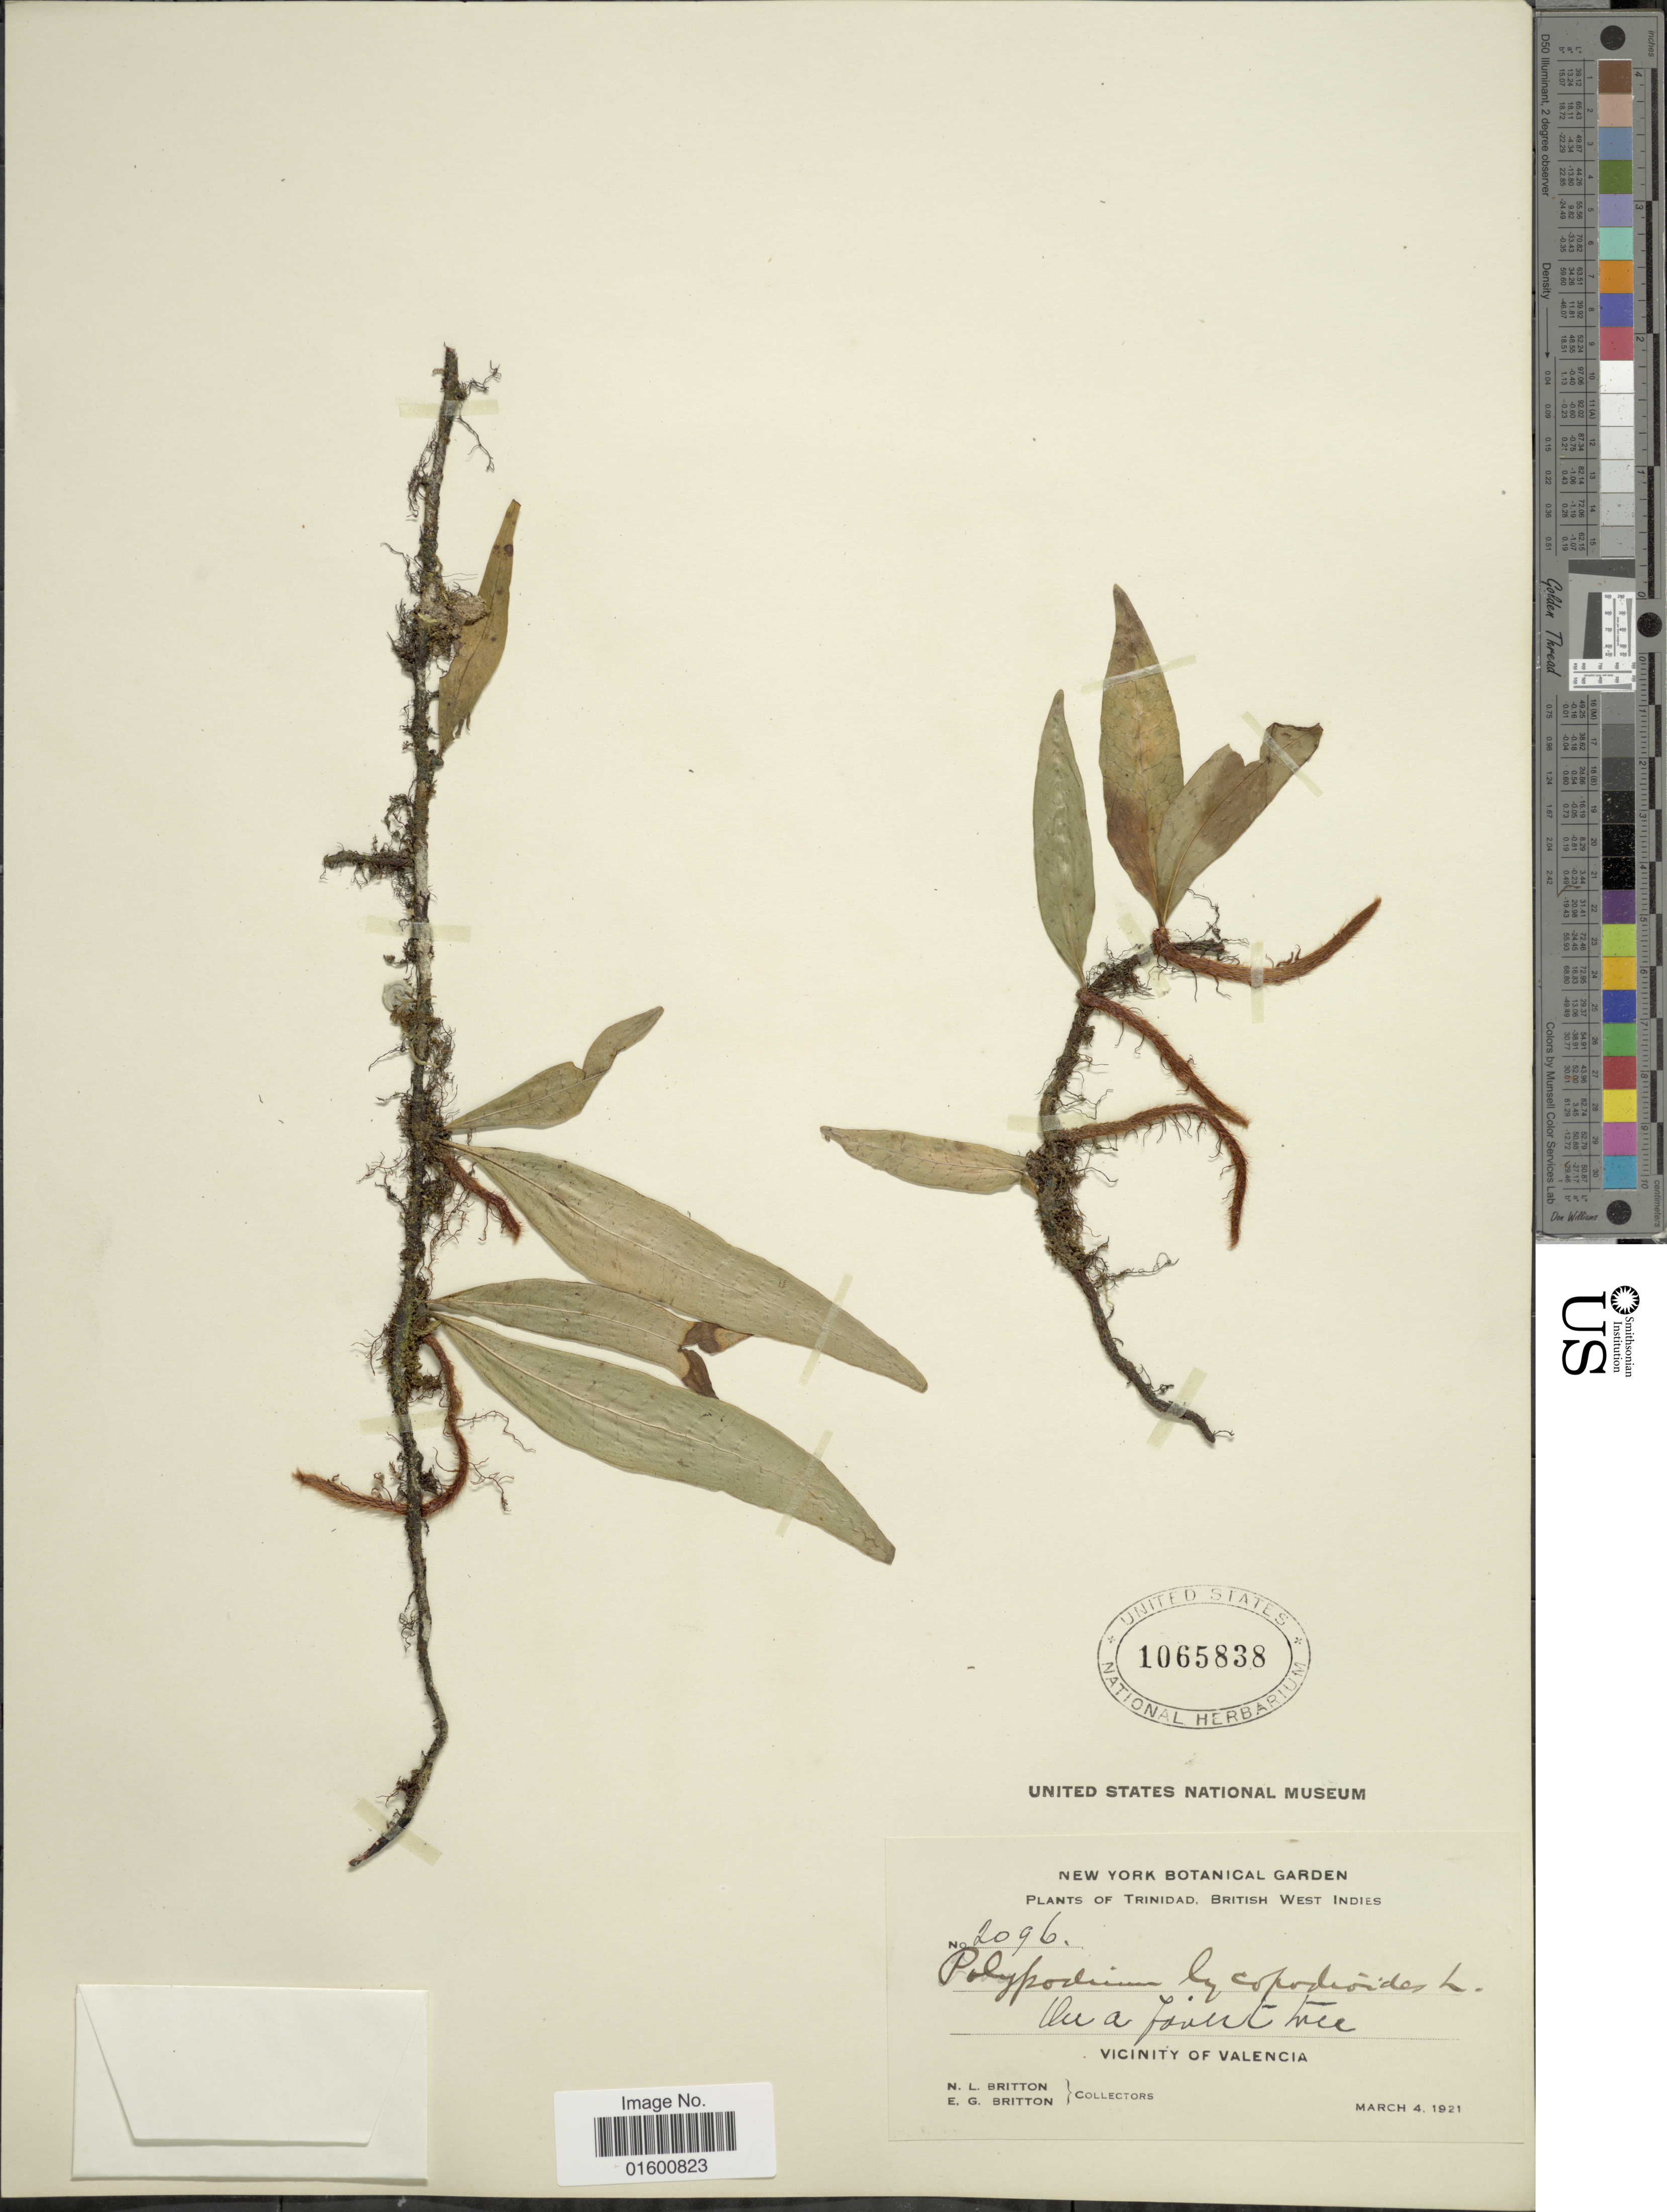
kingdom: Plantae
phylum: Tracheophyta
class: Polypodiopsida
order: Polypodiales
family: Polypodiaceae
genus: Microgramma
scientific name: Microgramma lycopodioides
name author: (L.) Copel.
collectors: N. Britton & E. G. Britton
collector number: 2096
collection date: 1921-03-04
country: Trinidad and Tobago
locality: Trinidad, British West Indies, Vicinity of Valenica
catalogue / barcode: US 1065838